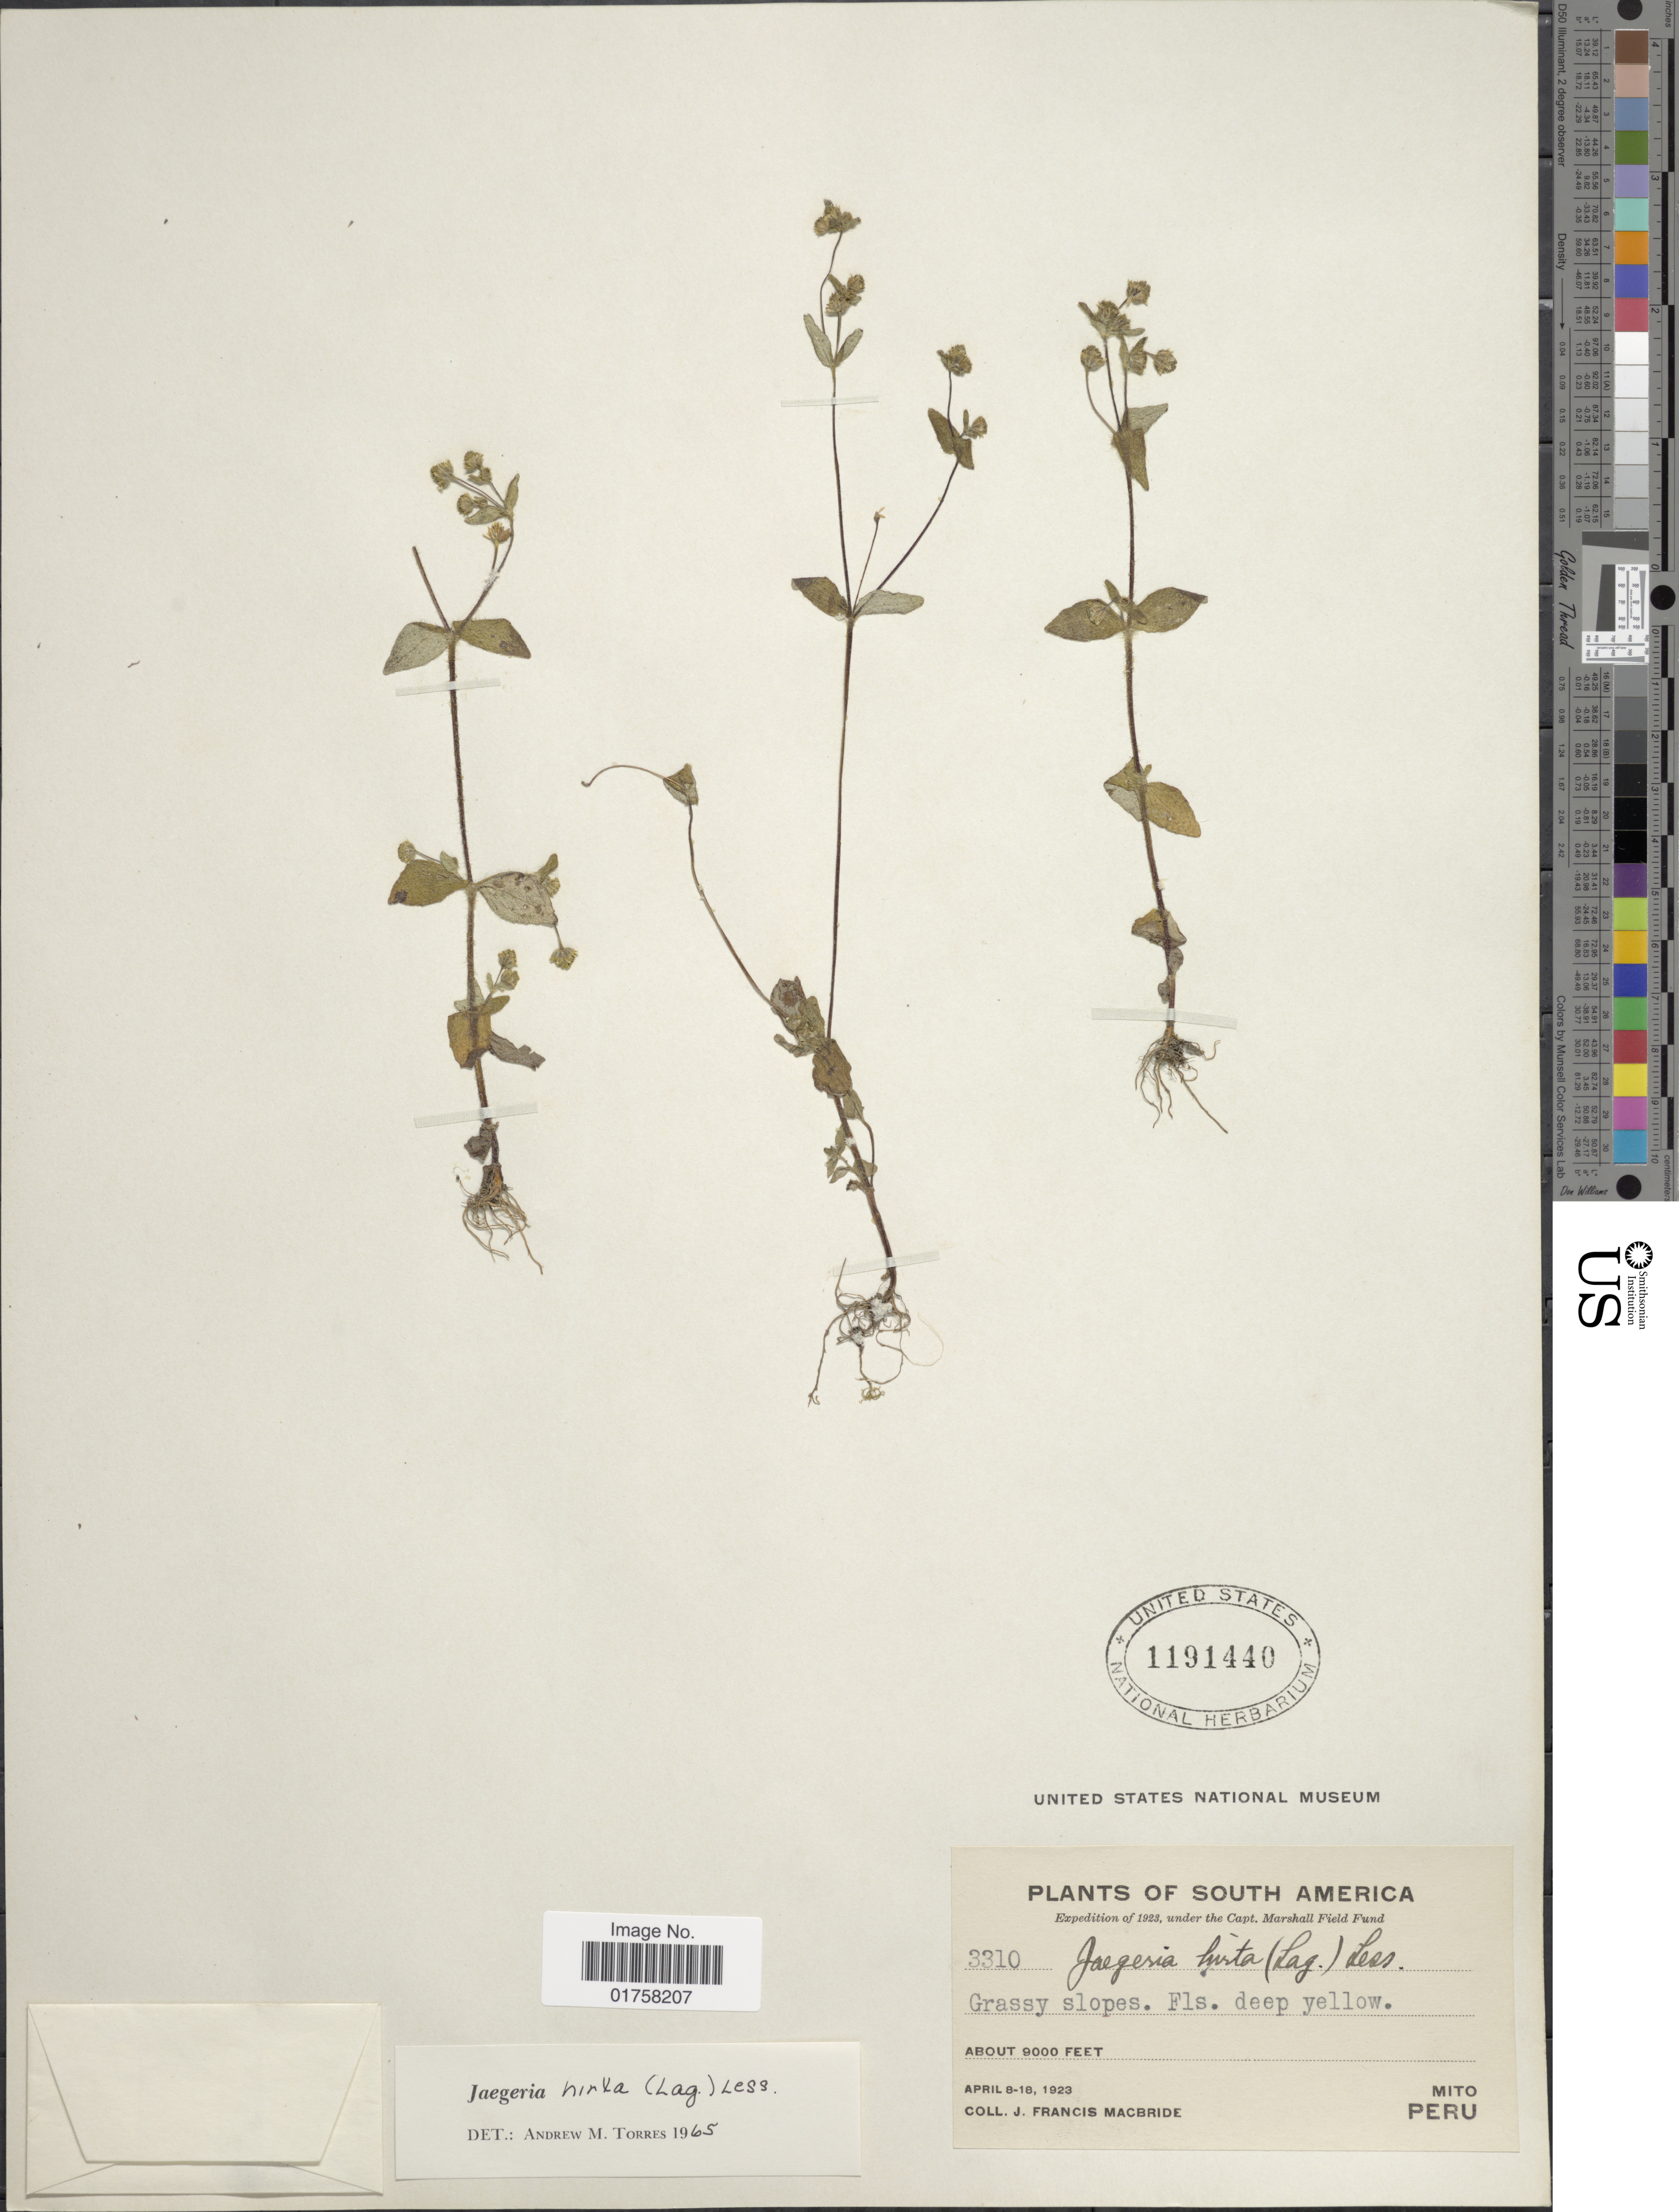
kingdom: Plantae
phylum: Tracheophyta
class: Magnoliopsida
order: Asterales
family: Asteraceae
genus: Jaegeria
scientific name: Jaegeria hirta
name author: (Lag.) Less.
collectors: J. F. Macbride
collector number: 3310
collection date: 1923-04-08/1923-04-18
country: Peru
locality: Grassy slopes, South America, Mito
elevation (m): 2743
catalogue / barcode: US 1191440